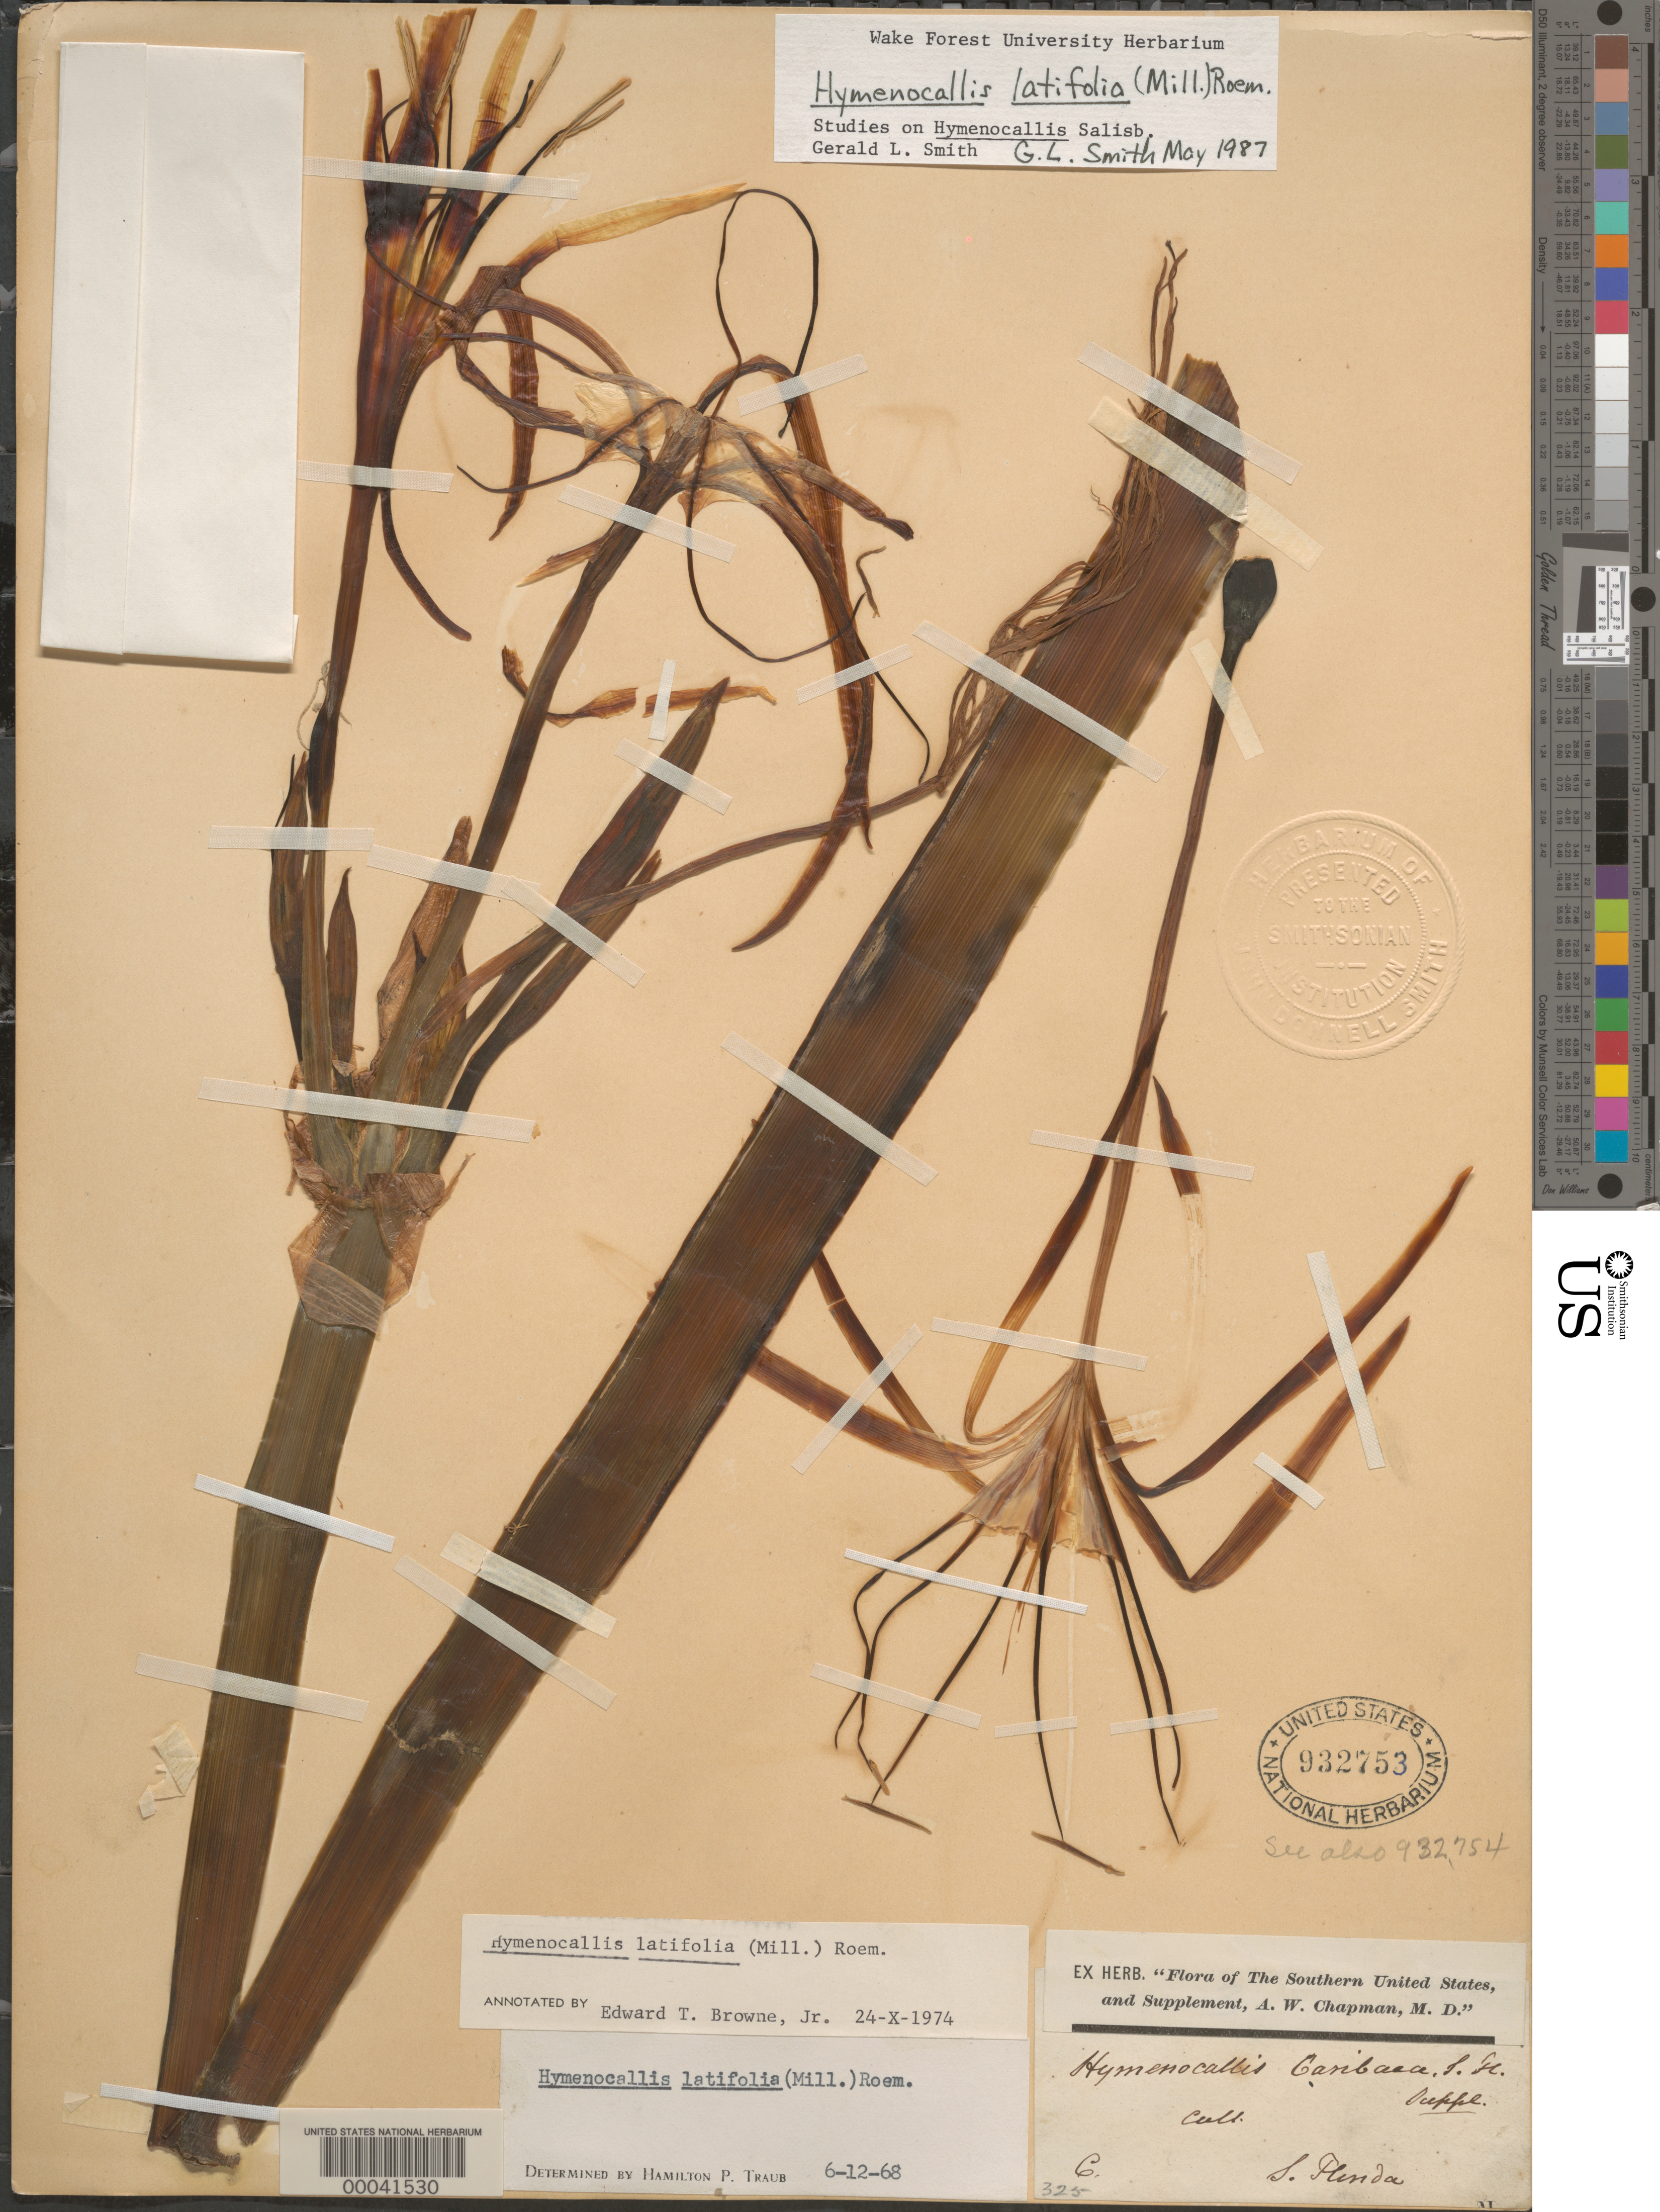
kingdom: Plantae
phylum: Tracheophyta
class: Liliopsida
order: Asparagales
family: Amaryllidaceae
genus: Hymenocallis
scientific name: Hymenocallis latifolia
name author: (Mill.) M. Roem.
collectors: A. W. Chapman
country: United States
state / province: Florida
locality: Southern florida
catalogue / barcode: US 932753